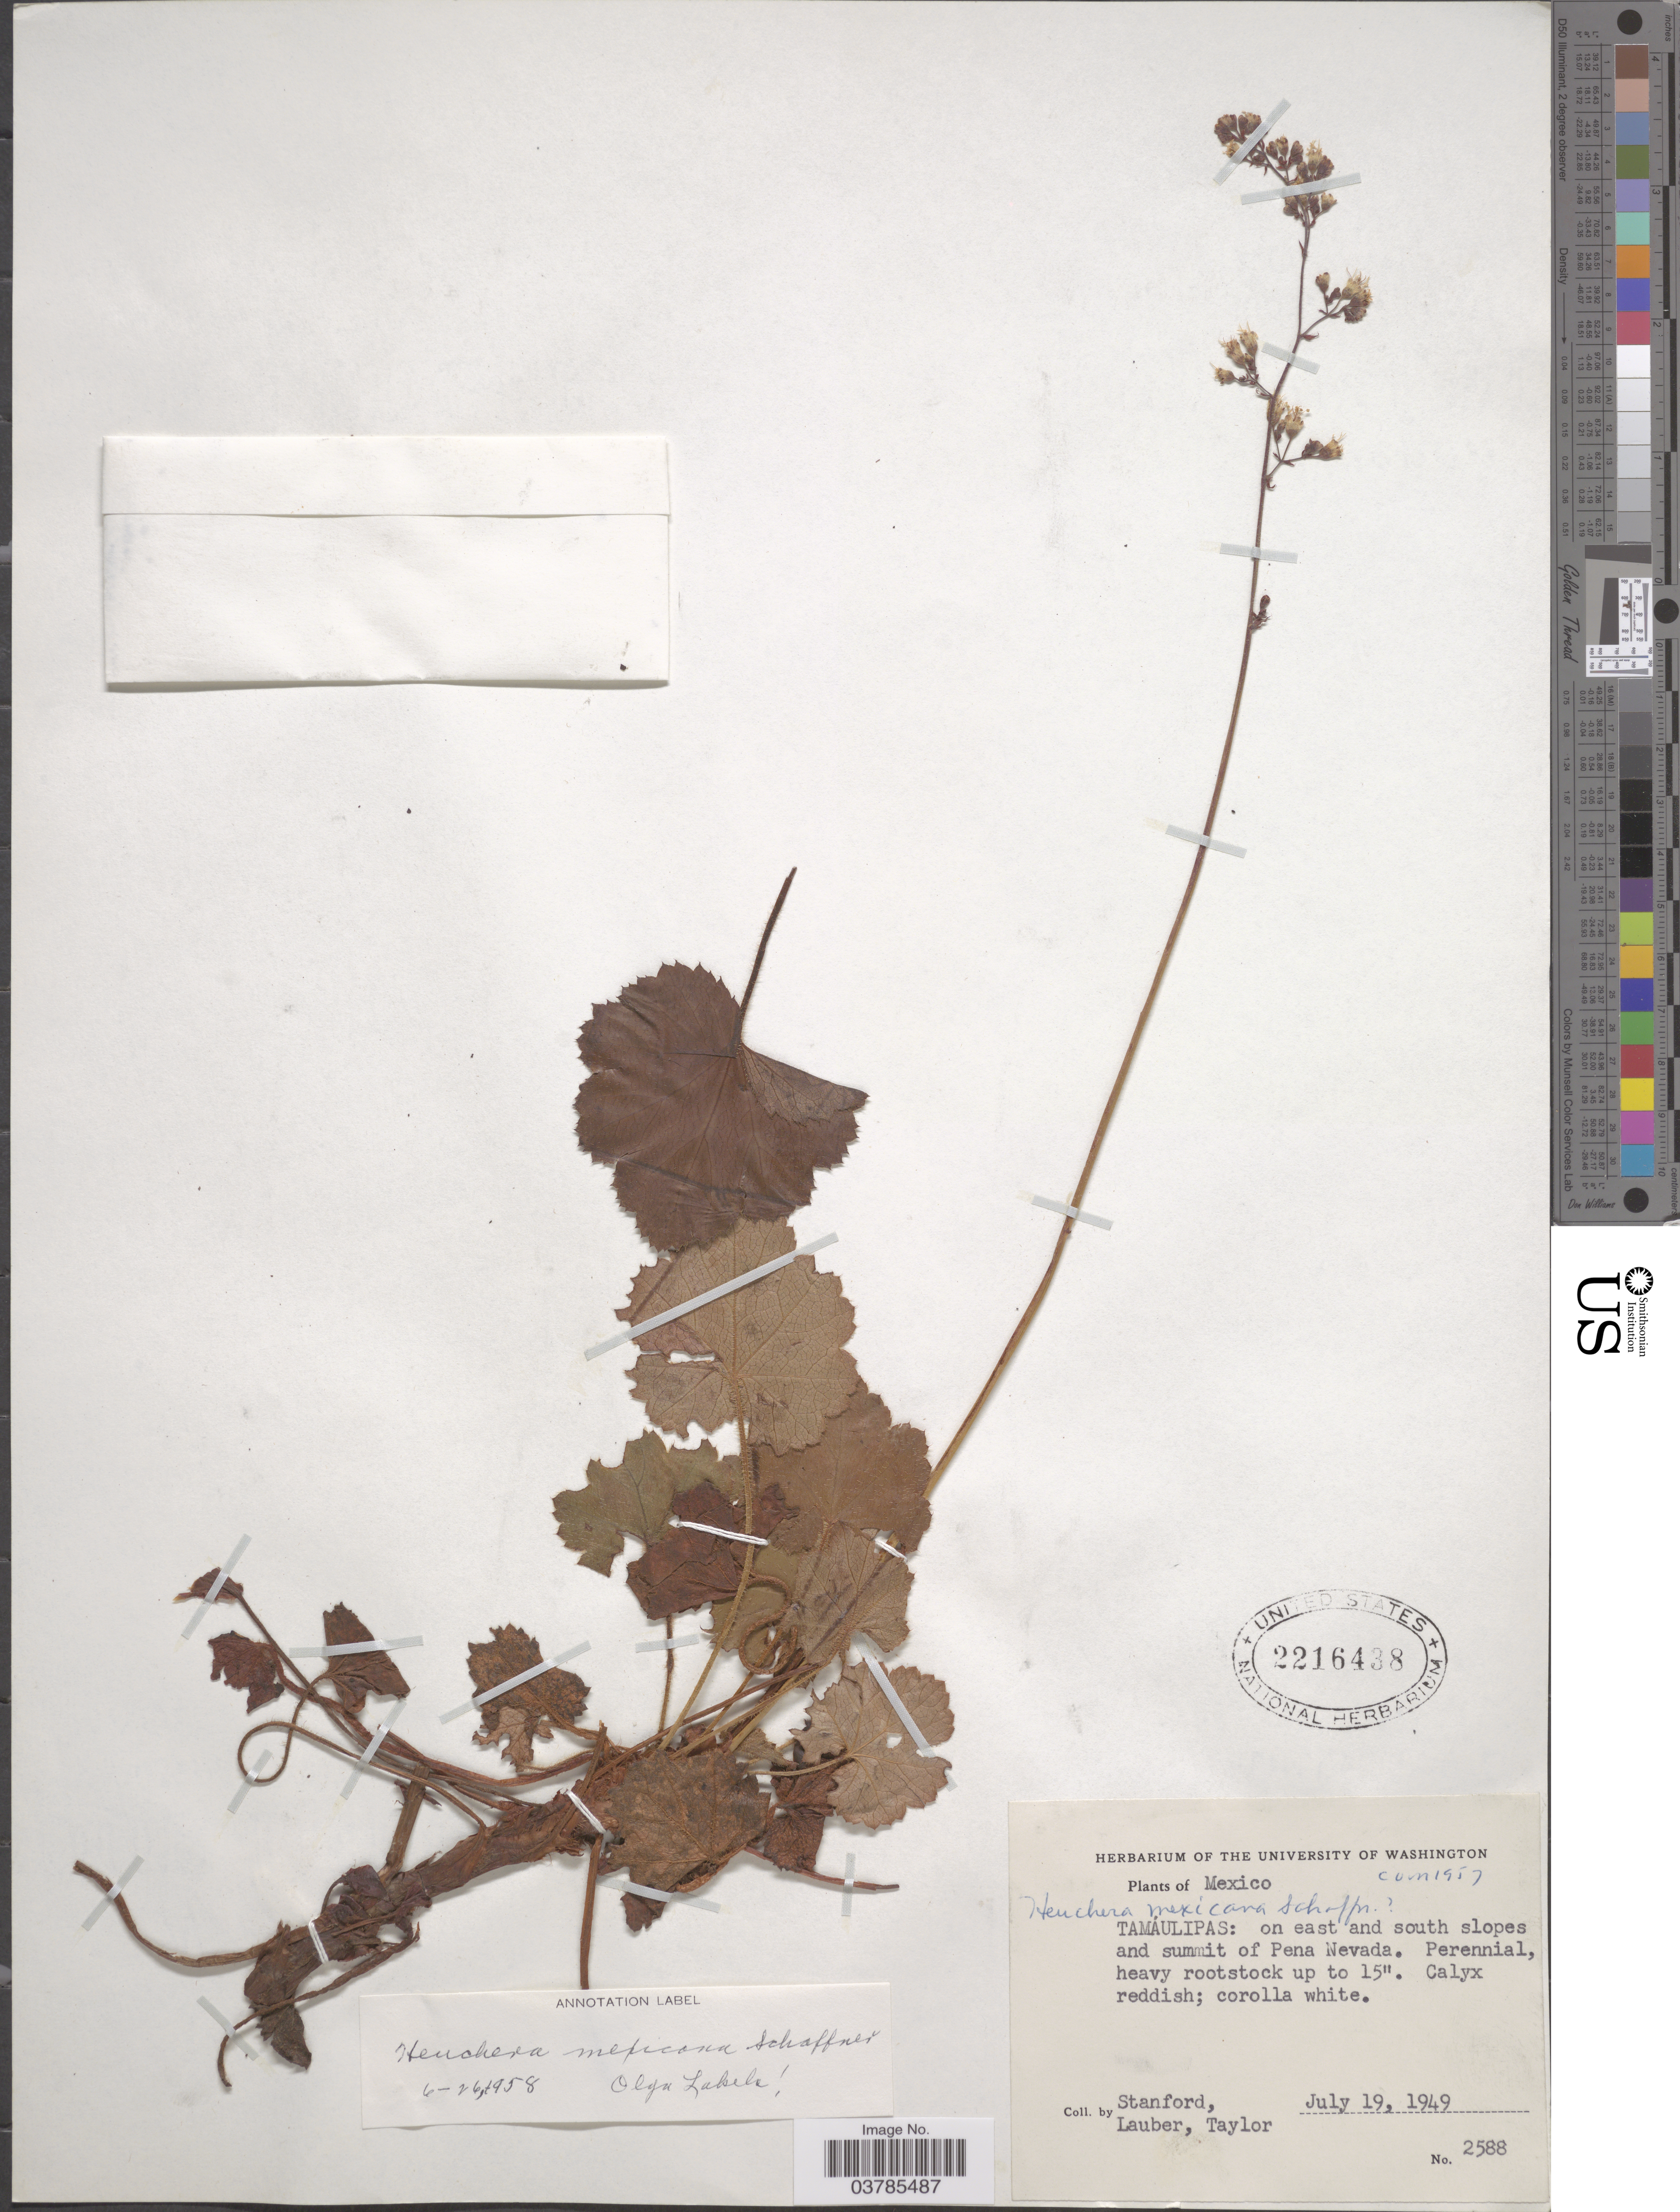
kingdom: Plantae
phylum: Tracheophyta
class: Magnoliopsida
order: Saxifragales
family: Saxifragaceae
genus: Heuchera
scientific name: Heuchera mexicana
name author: W. Schaffn. ex Rydb.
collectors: -. Stanford, -. Lauber & -. Taylor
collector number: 2588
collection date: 1949-07-19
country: Mexico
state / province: Tamaulipas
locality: On east and south slopes and summit of Pena Nevada.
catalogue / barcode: US 2216438